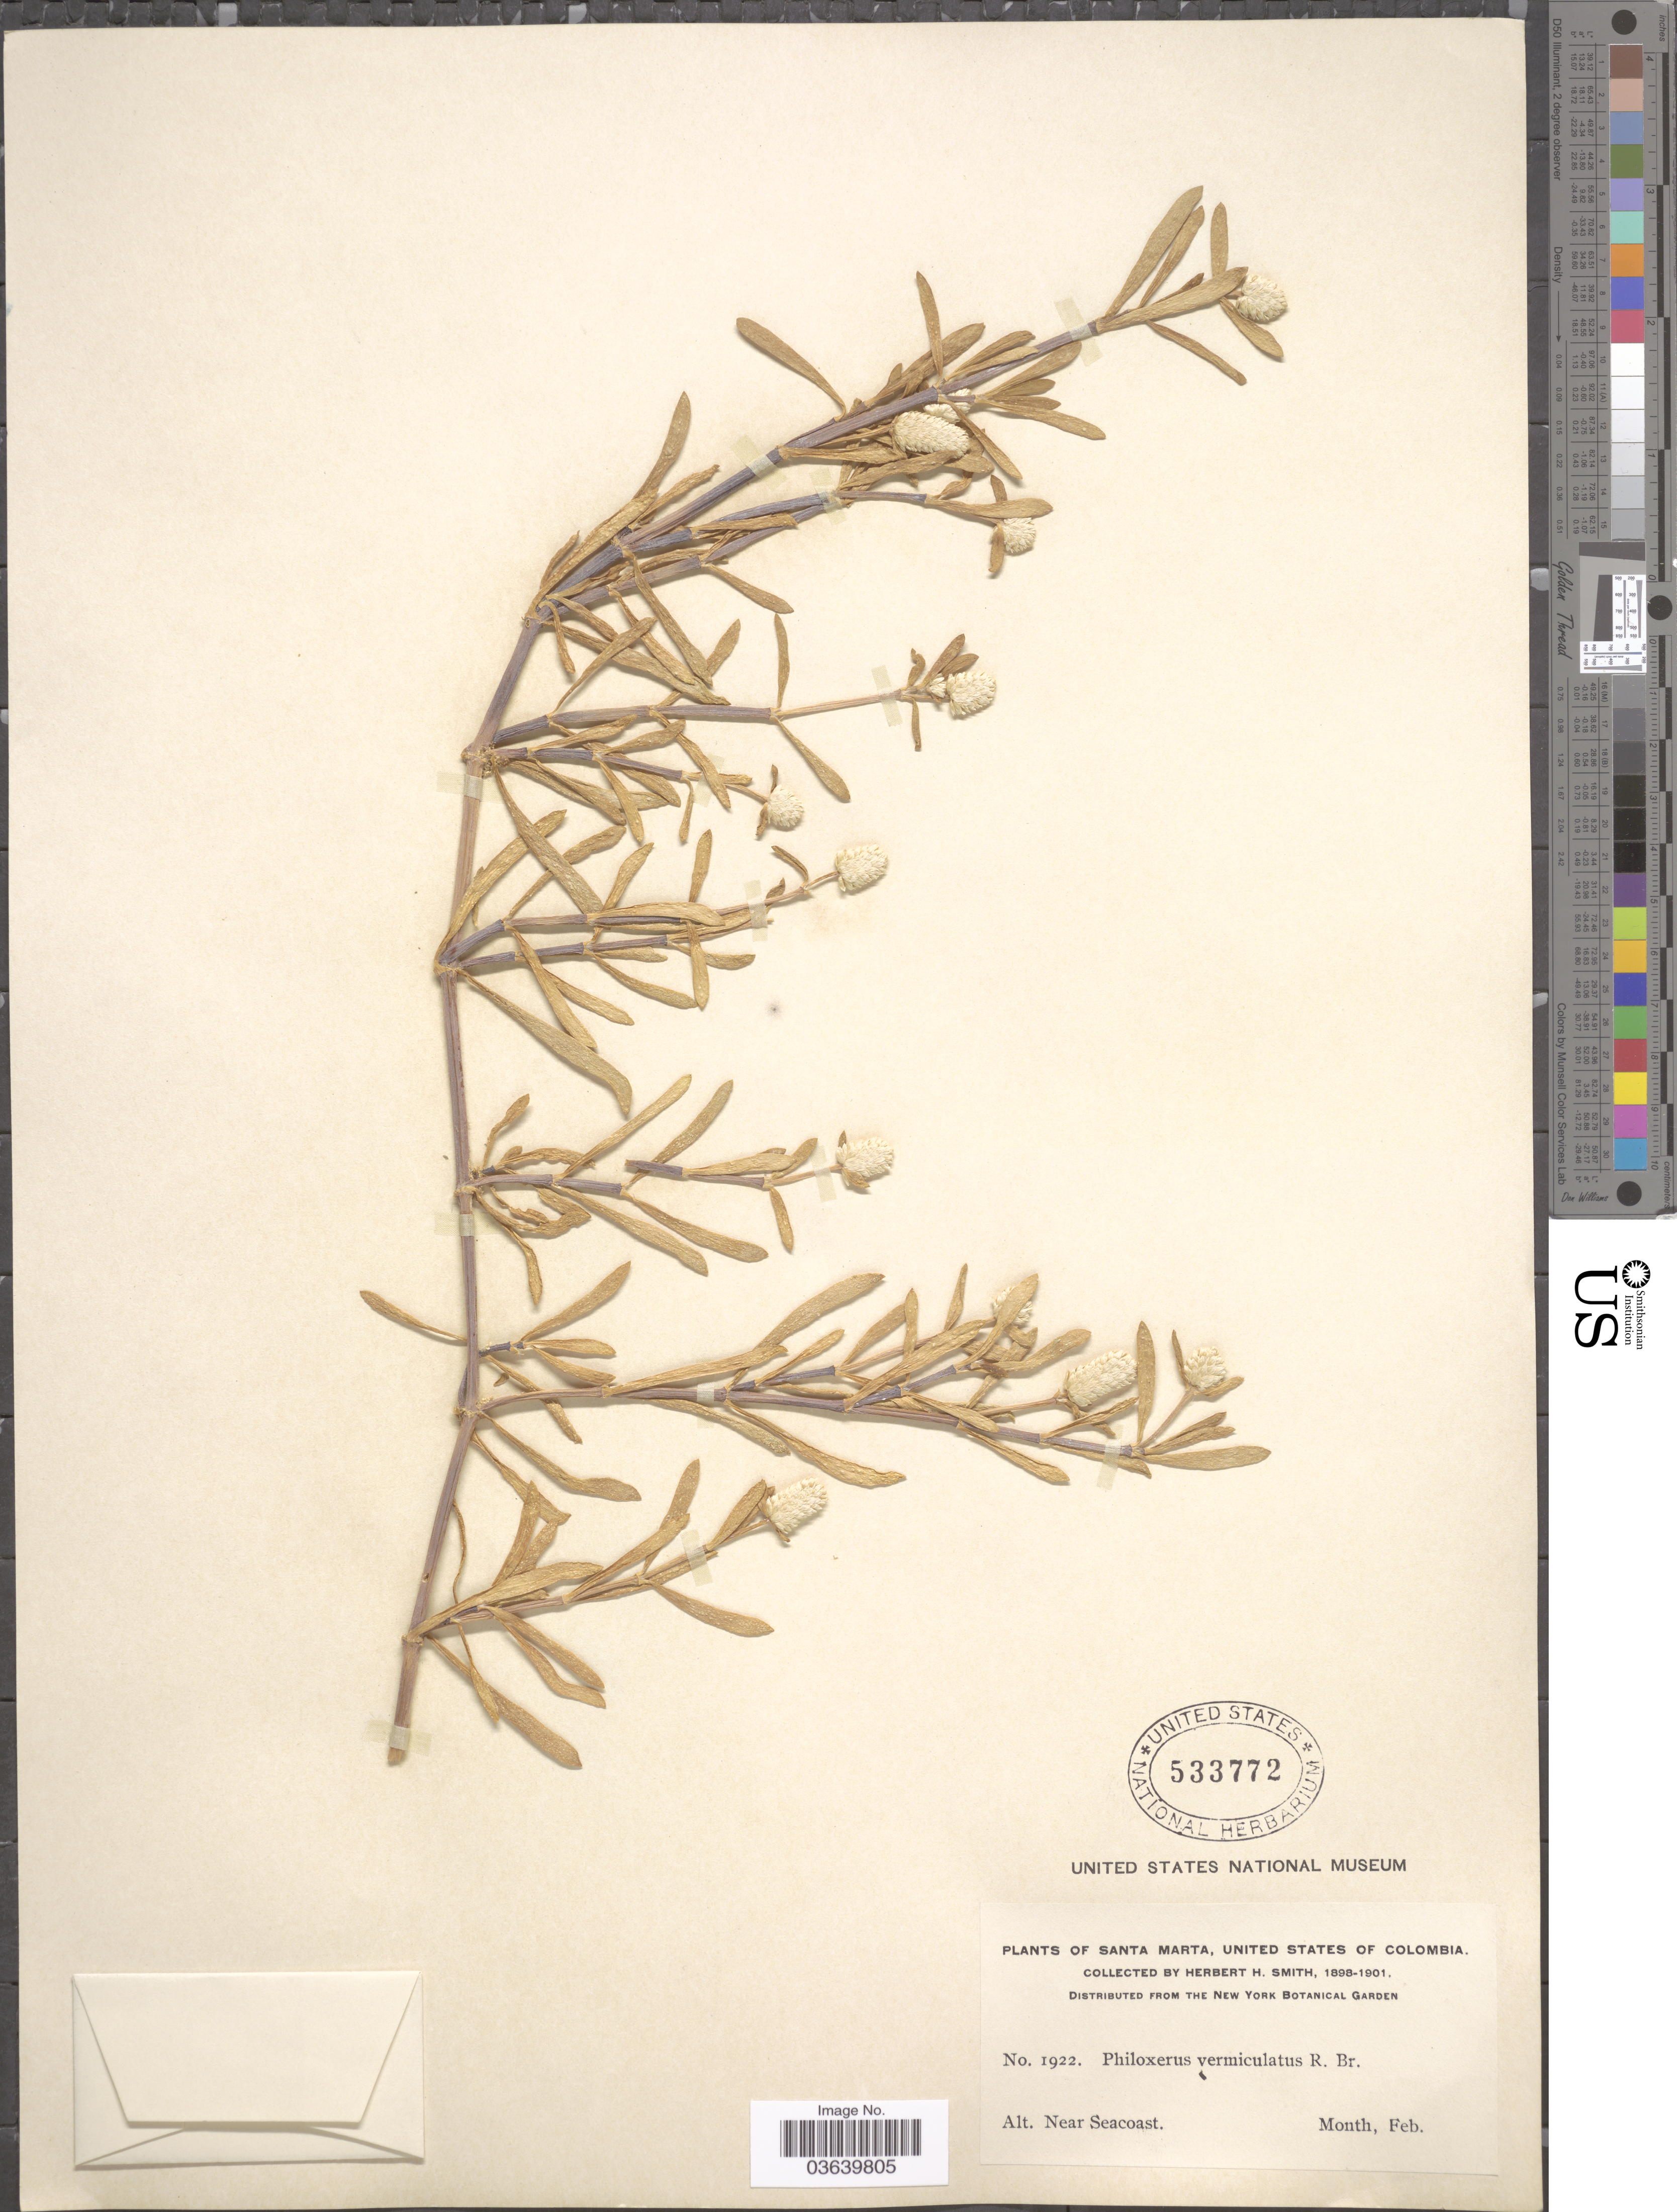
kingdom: Plantae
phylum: Tracheophyta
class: Magnoliopsida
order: Caryophyllales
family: Amaranthaceae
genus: Gomphrena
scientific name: Gomphrena vermicularis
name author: L.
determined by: Strong, Mark T., (BOT), Smithsonian Institution - National Museum of Natural History (UNITED STATES)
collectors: Herbert H. Smith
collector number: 1922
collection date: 1898-02/1901-02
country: Colombia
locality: Santa Maria, United States of Colombia.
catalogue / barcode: US 533772